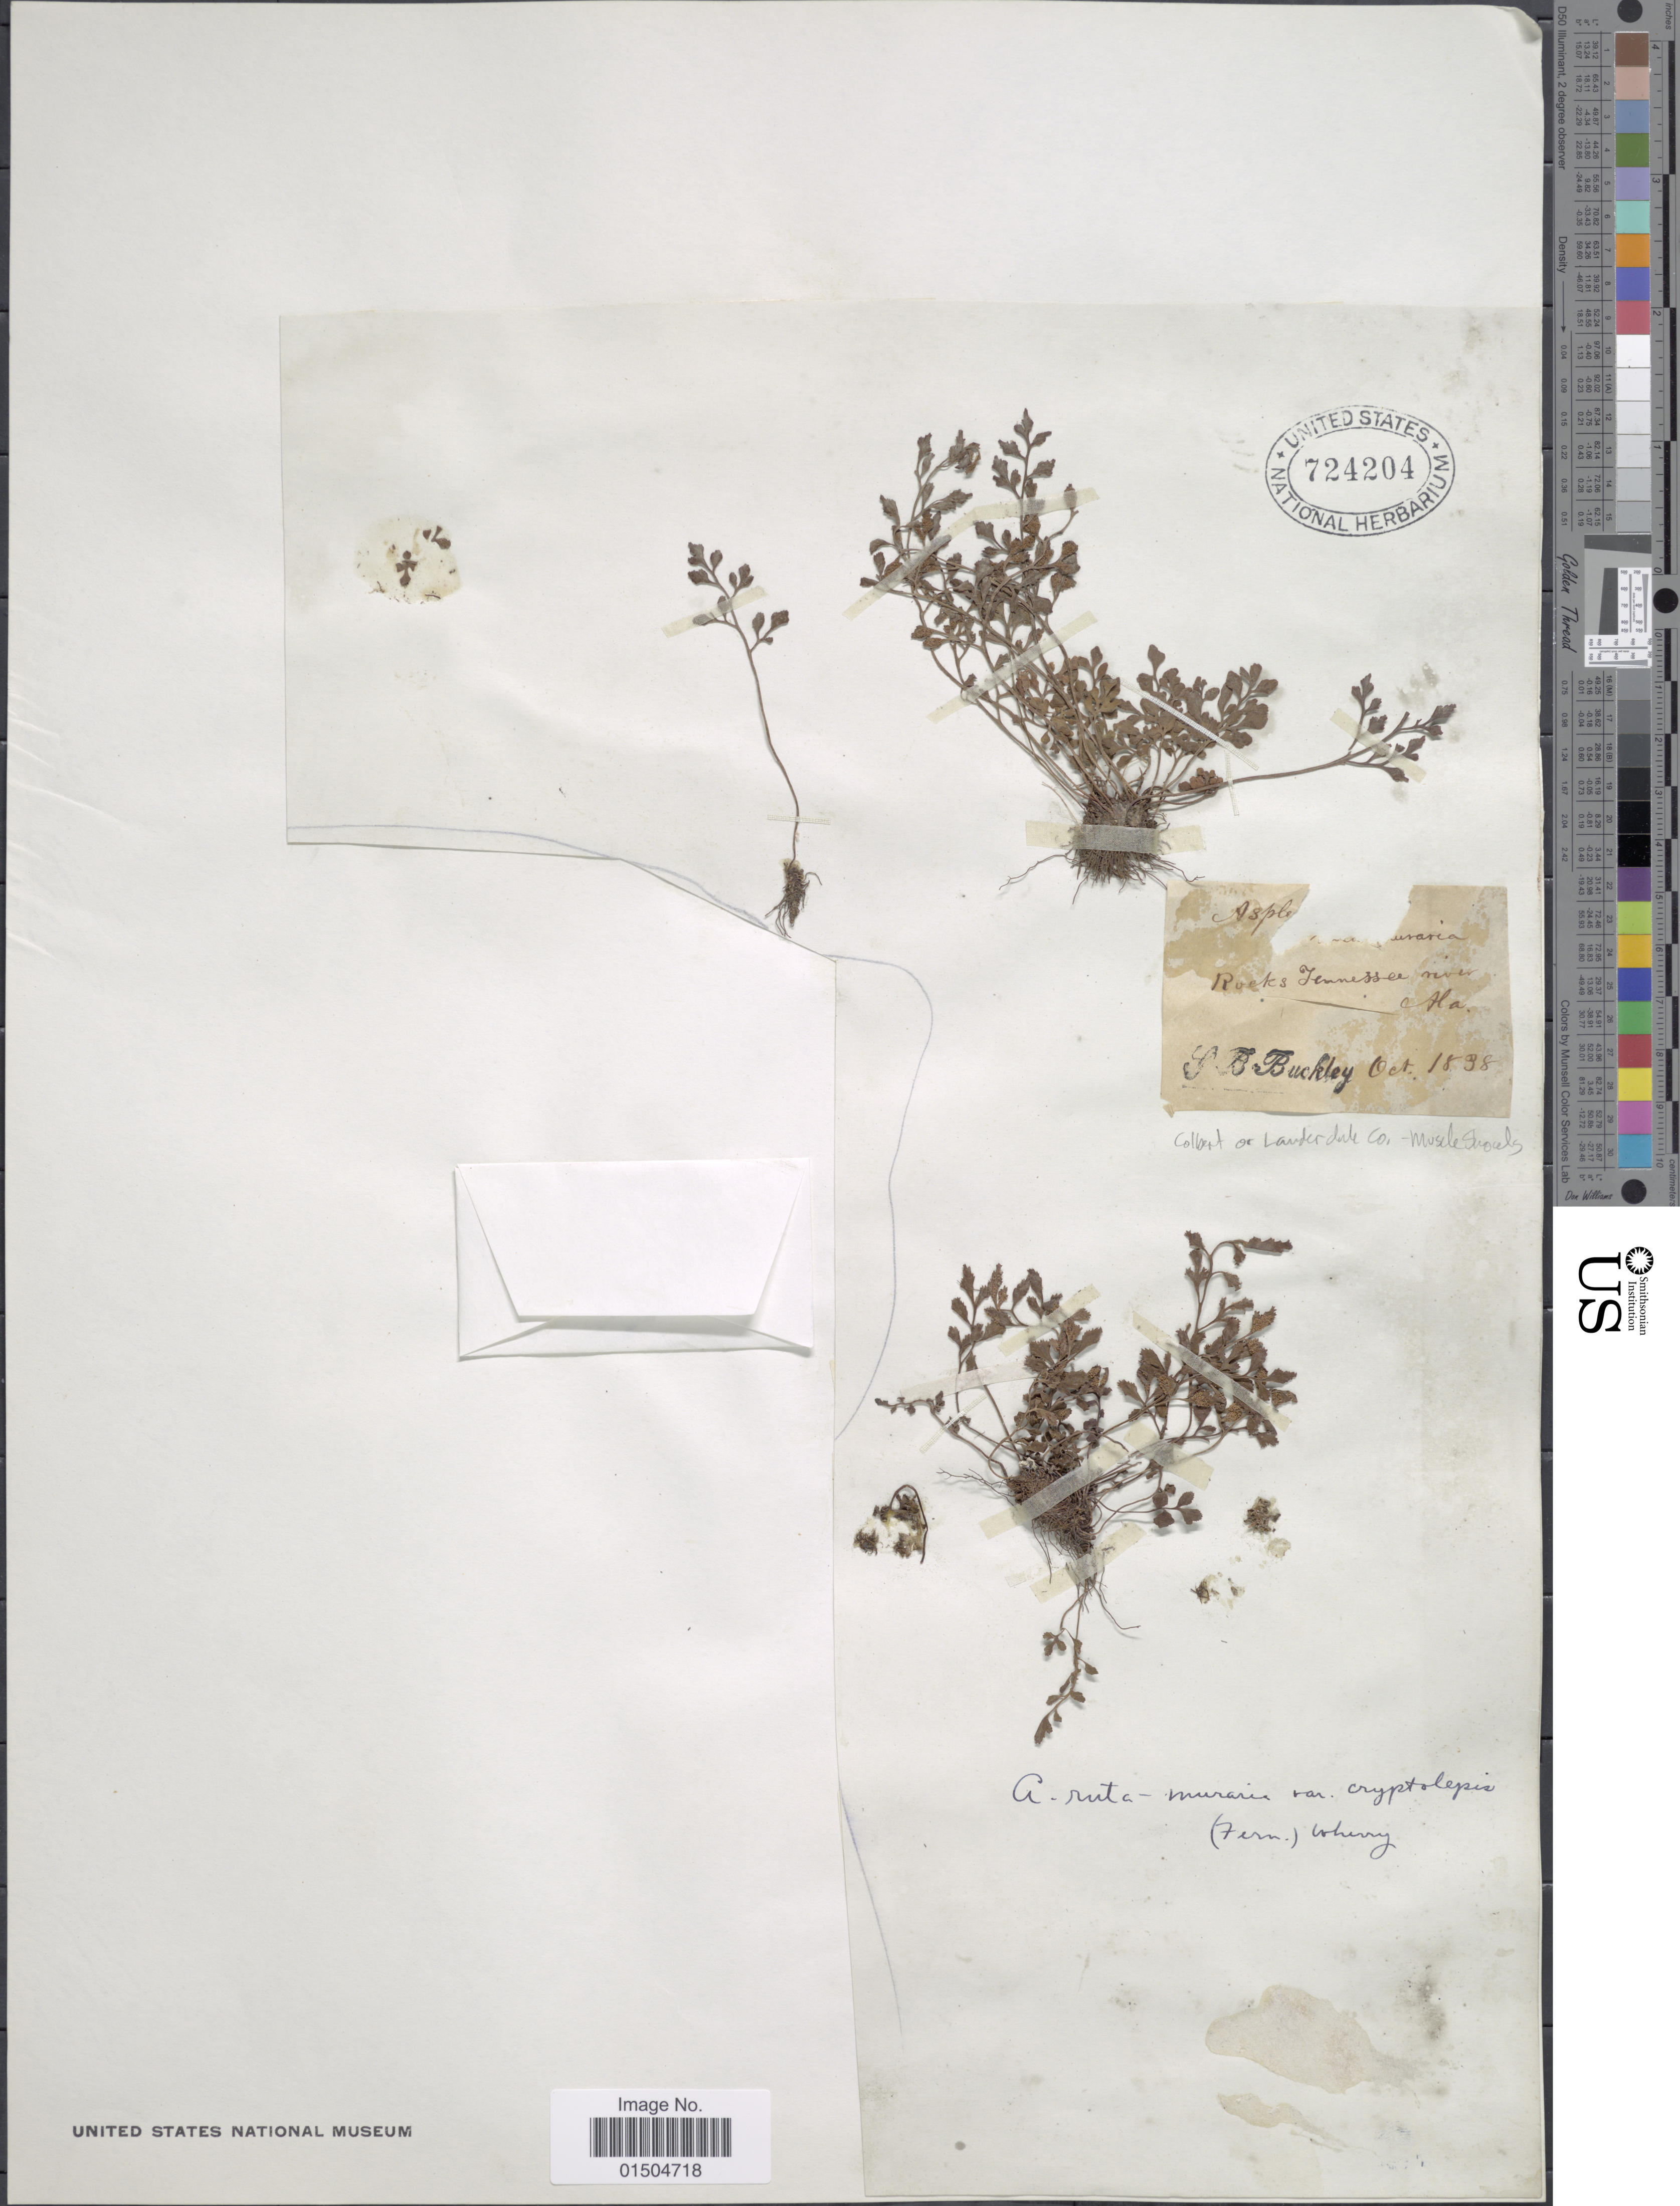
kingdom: Plantae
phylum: Tracheophyta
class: Polypodiopsida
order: Polypodiales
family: Aspleniaceae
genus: Asplenium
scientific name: Asplenium ruta-muraria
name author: L.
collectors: S. B. Buckley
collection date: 1838-10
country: United States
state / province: Alabama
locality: Rocks Tennessee river.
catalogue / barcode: US 724204